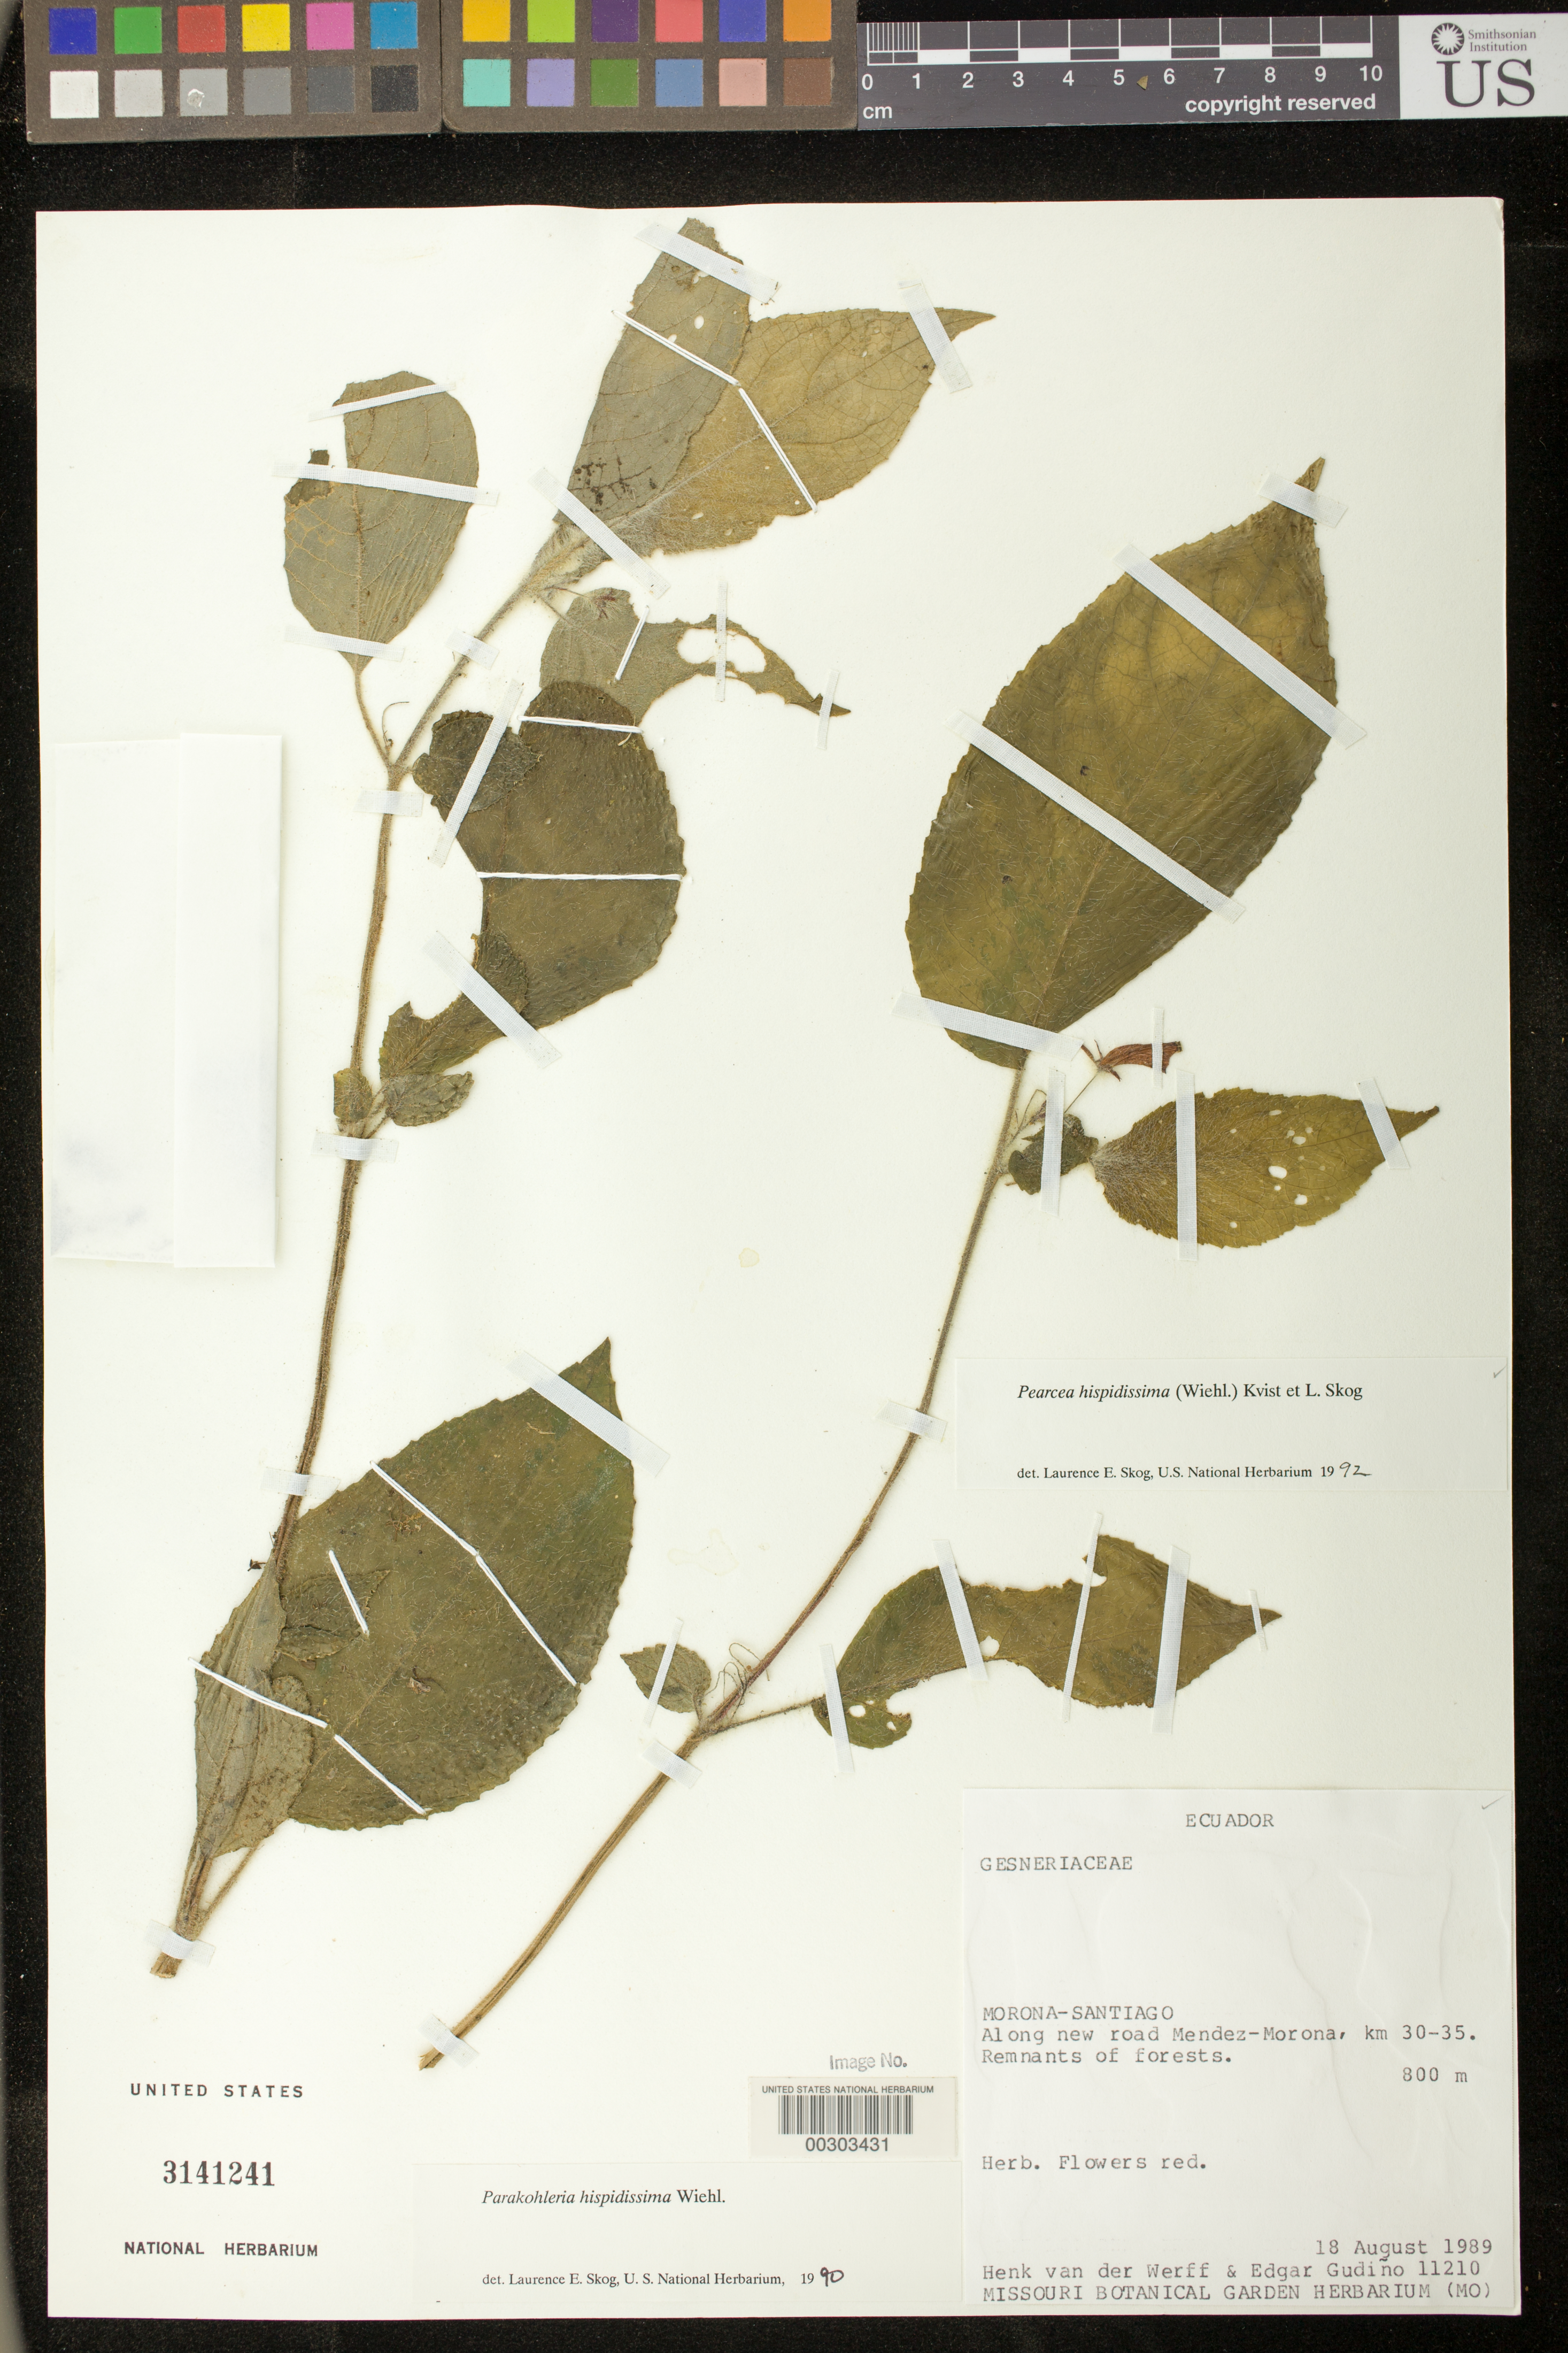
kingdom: Plantae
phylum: Tracheophyta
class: Magnoliopsida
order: Lamiales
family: Gesneriaceae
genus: Pearcea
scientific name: Pearcea hispidissima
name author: (Wiehler) L.P. Kvist & L.E. Skog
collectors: H. van der Werff & E. Gudiño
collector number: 11210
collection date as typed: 18 Aug 1989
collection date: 1989-08-18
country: Ecuador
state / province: Morona-Santiago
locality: Along new road Mendez - Morona, km 30-35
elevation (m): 800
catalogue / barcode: US 3141241